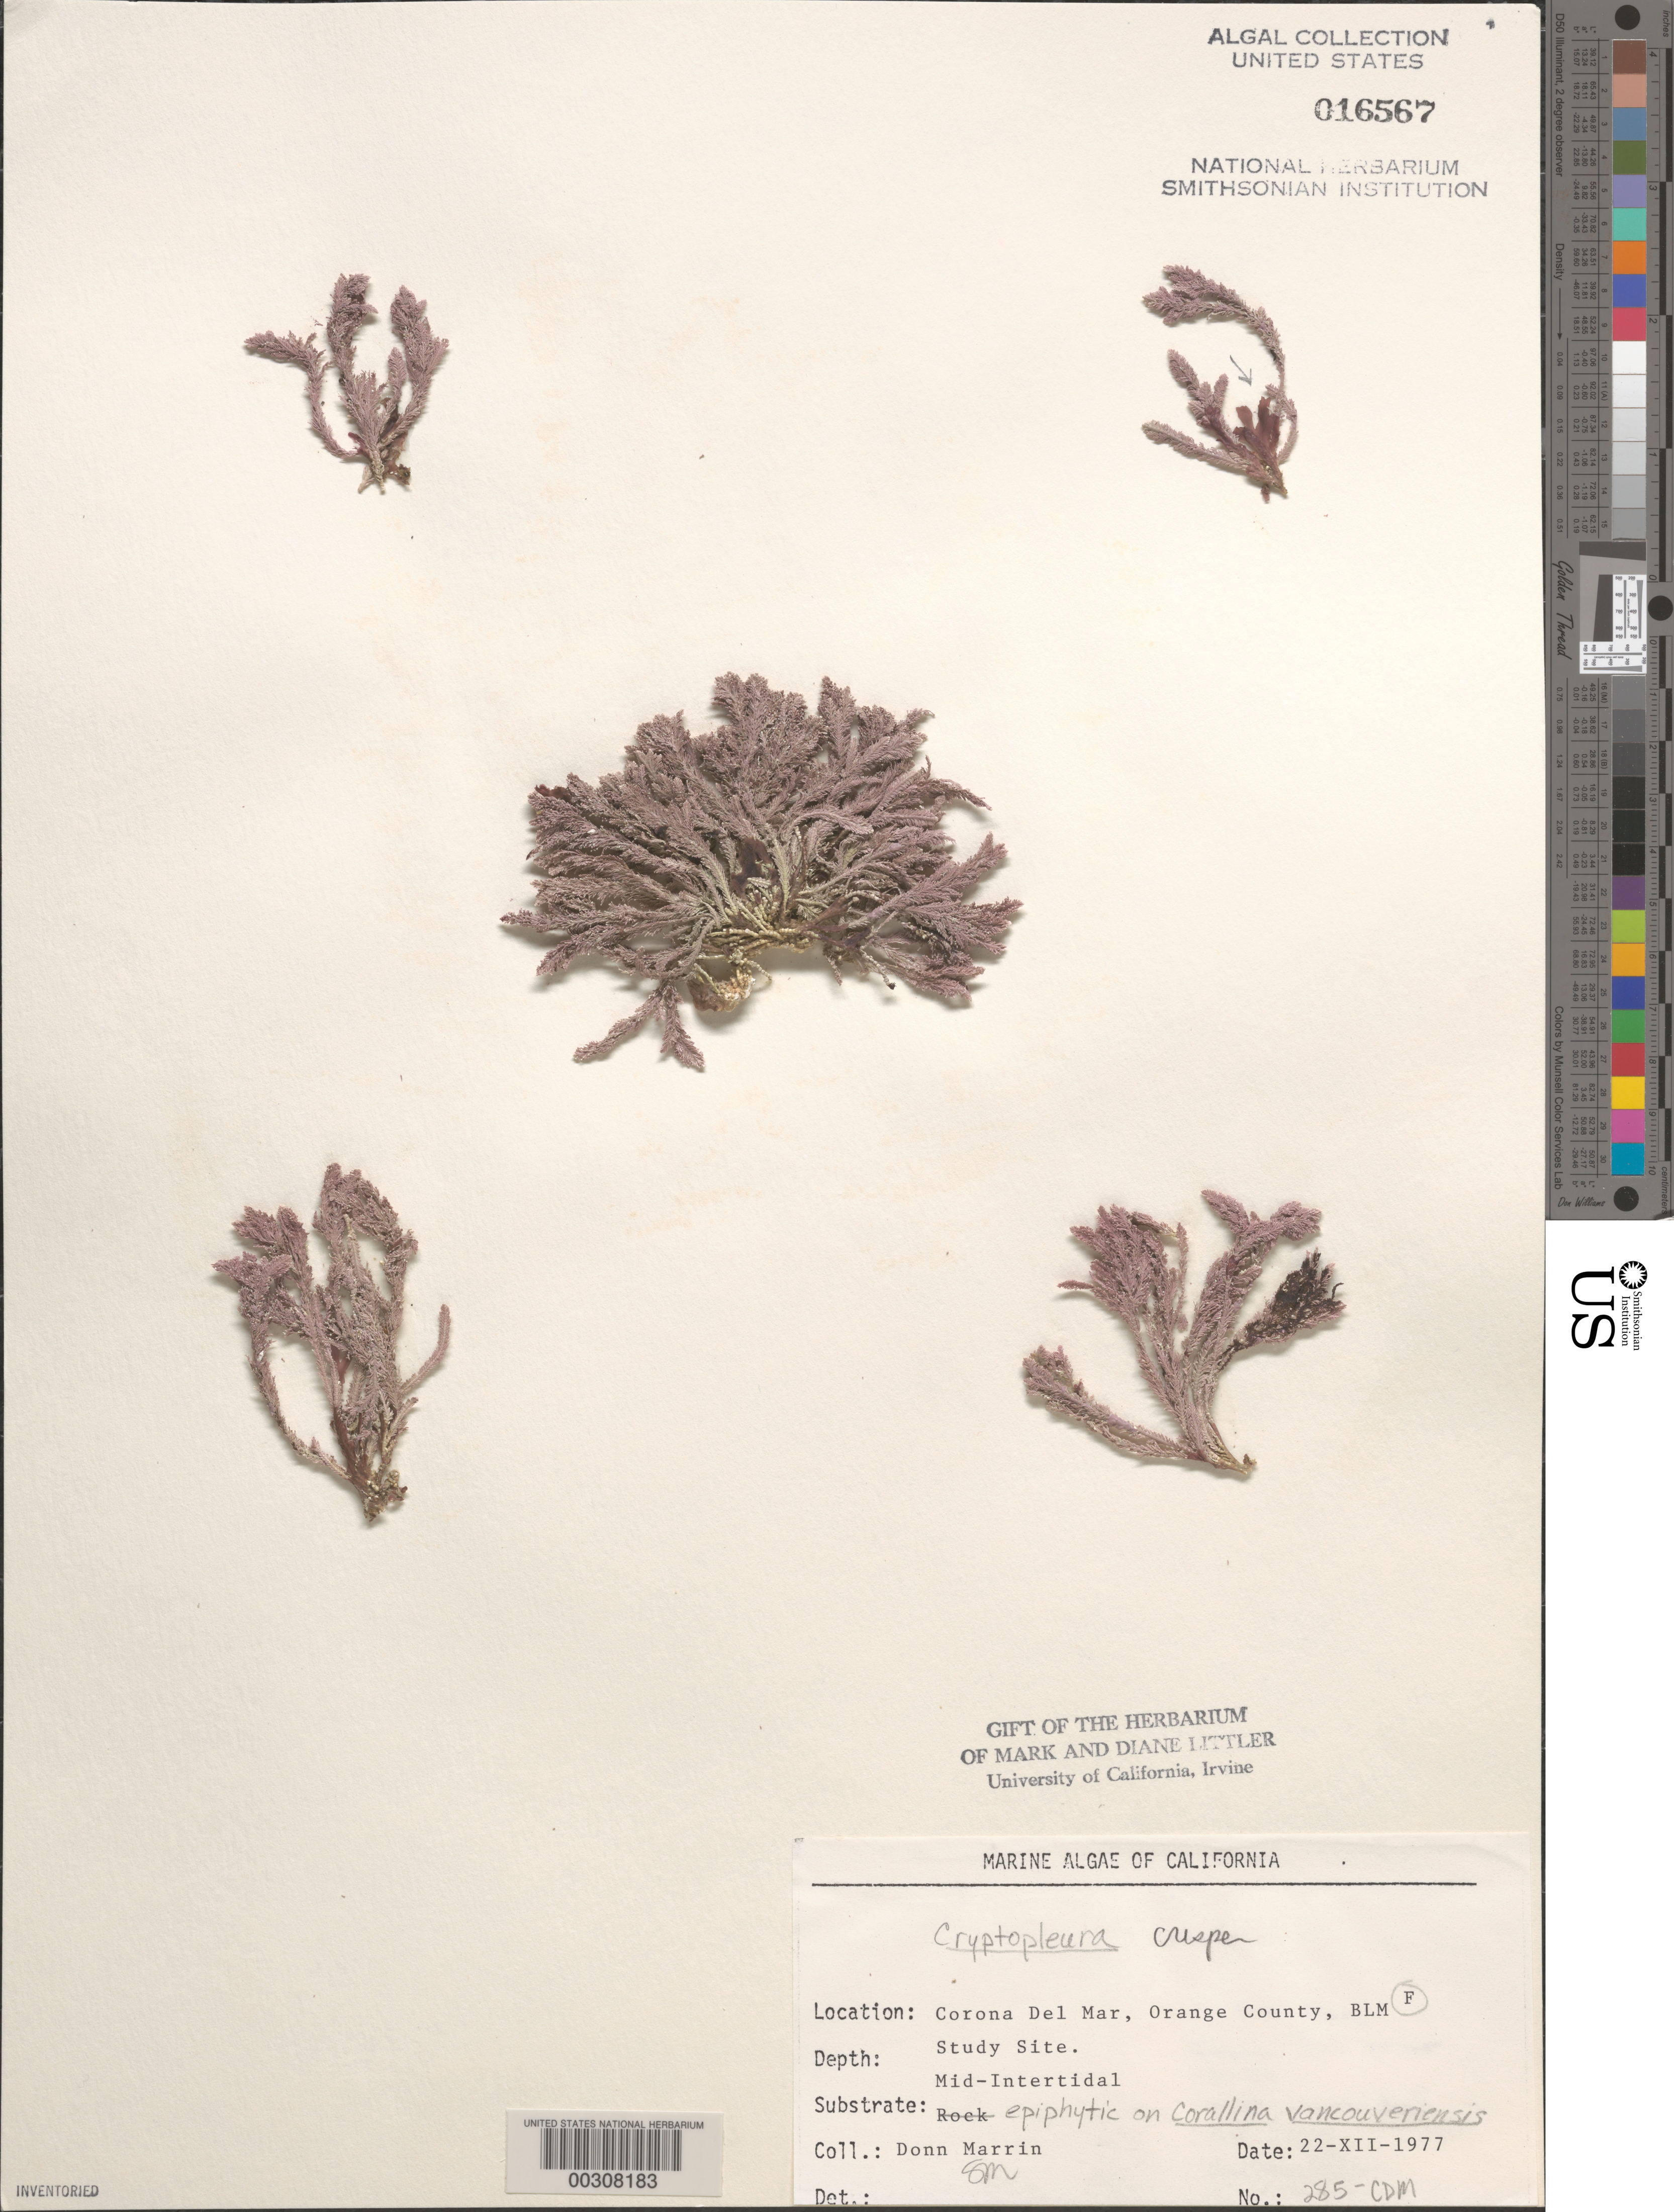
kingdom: Plantae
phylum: Rhodophyta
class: Florideophyceae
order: Ceramiales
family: Delesseriaceae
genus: Cryptopleura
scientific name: Cryptopleura crispa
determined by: Murray, S. N.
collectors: D. Marrin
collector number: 285-cdm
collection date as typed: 22 Dec 1977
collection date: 1977-12-22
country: United States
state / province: California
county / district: Orange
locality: Corona del Mar, mouth of Morning Canyon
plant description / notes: BLM-SOCALBIGHT Rocky Intertidal Survey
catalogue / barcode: US 16567